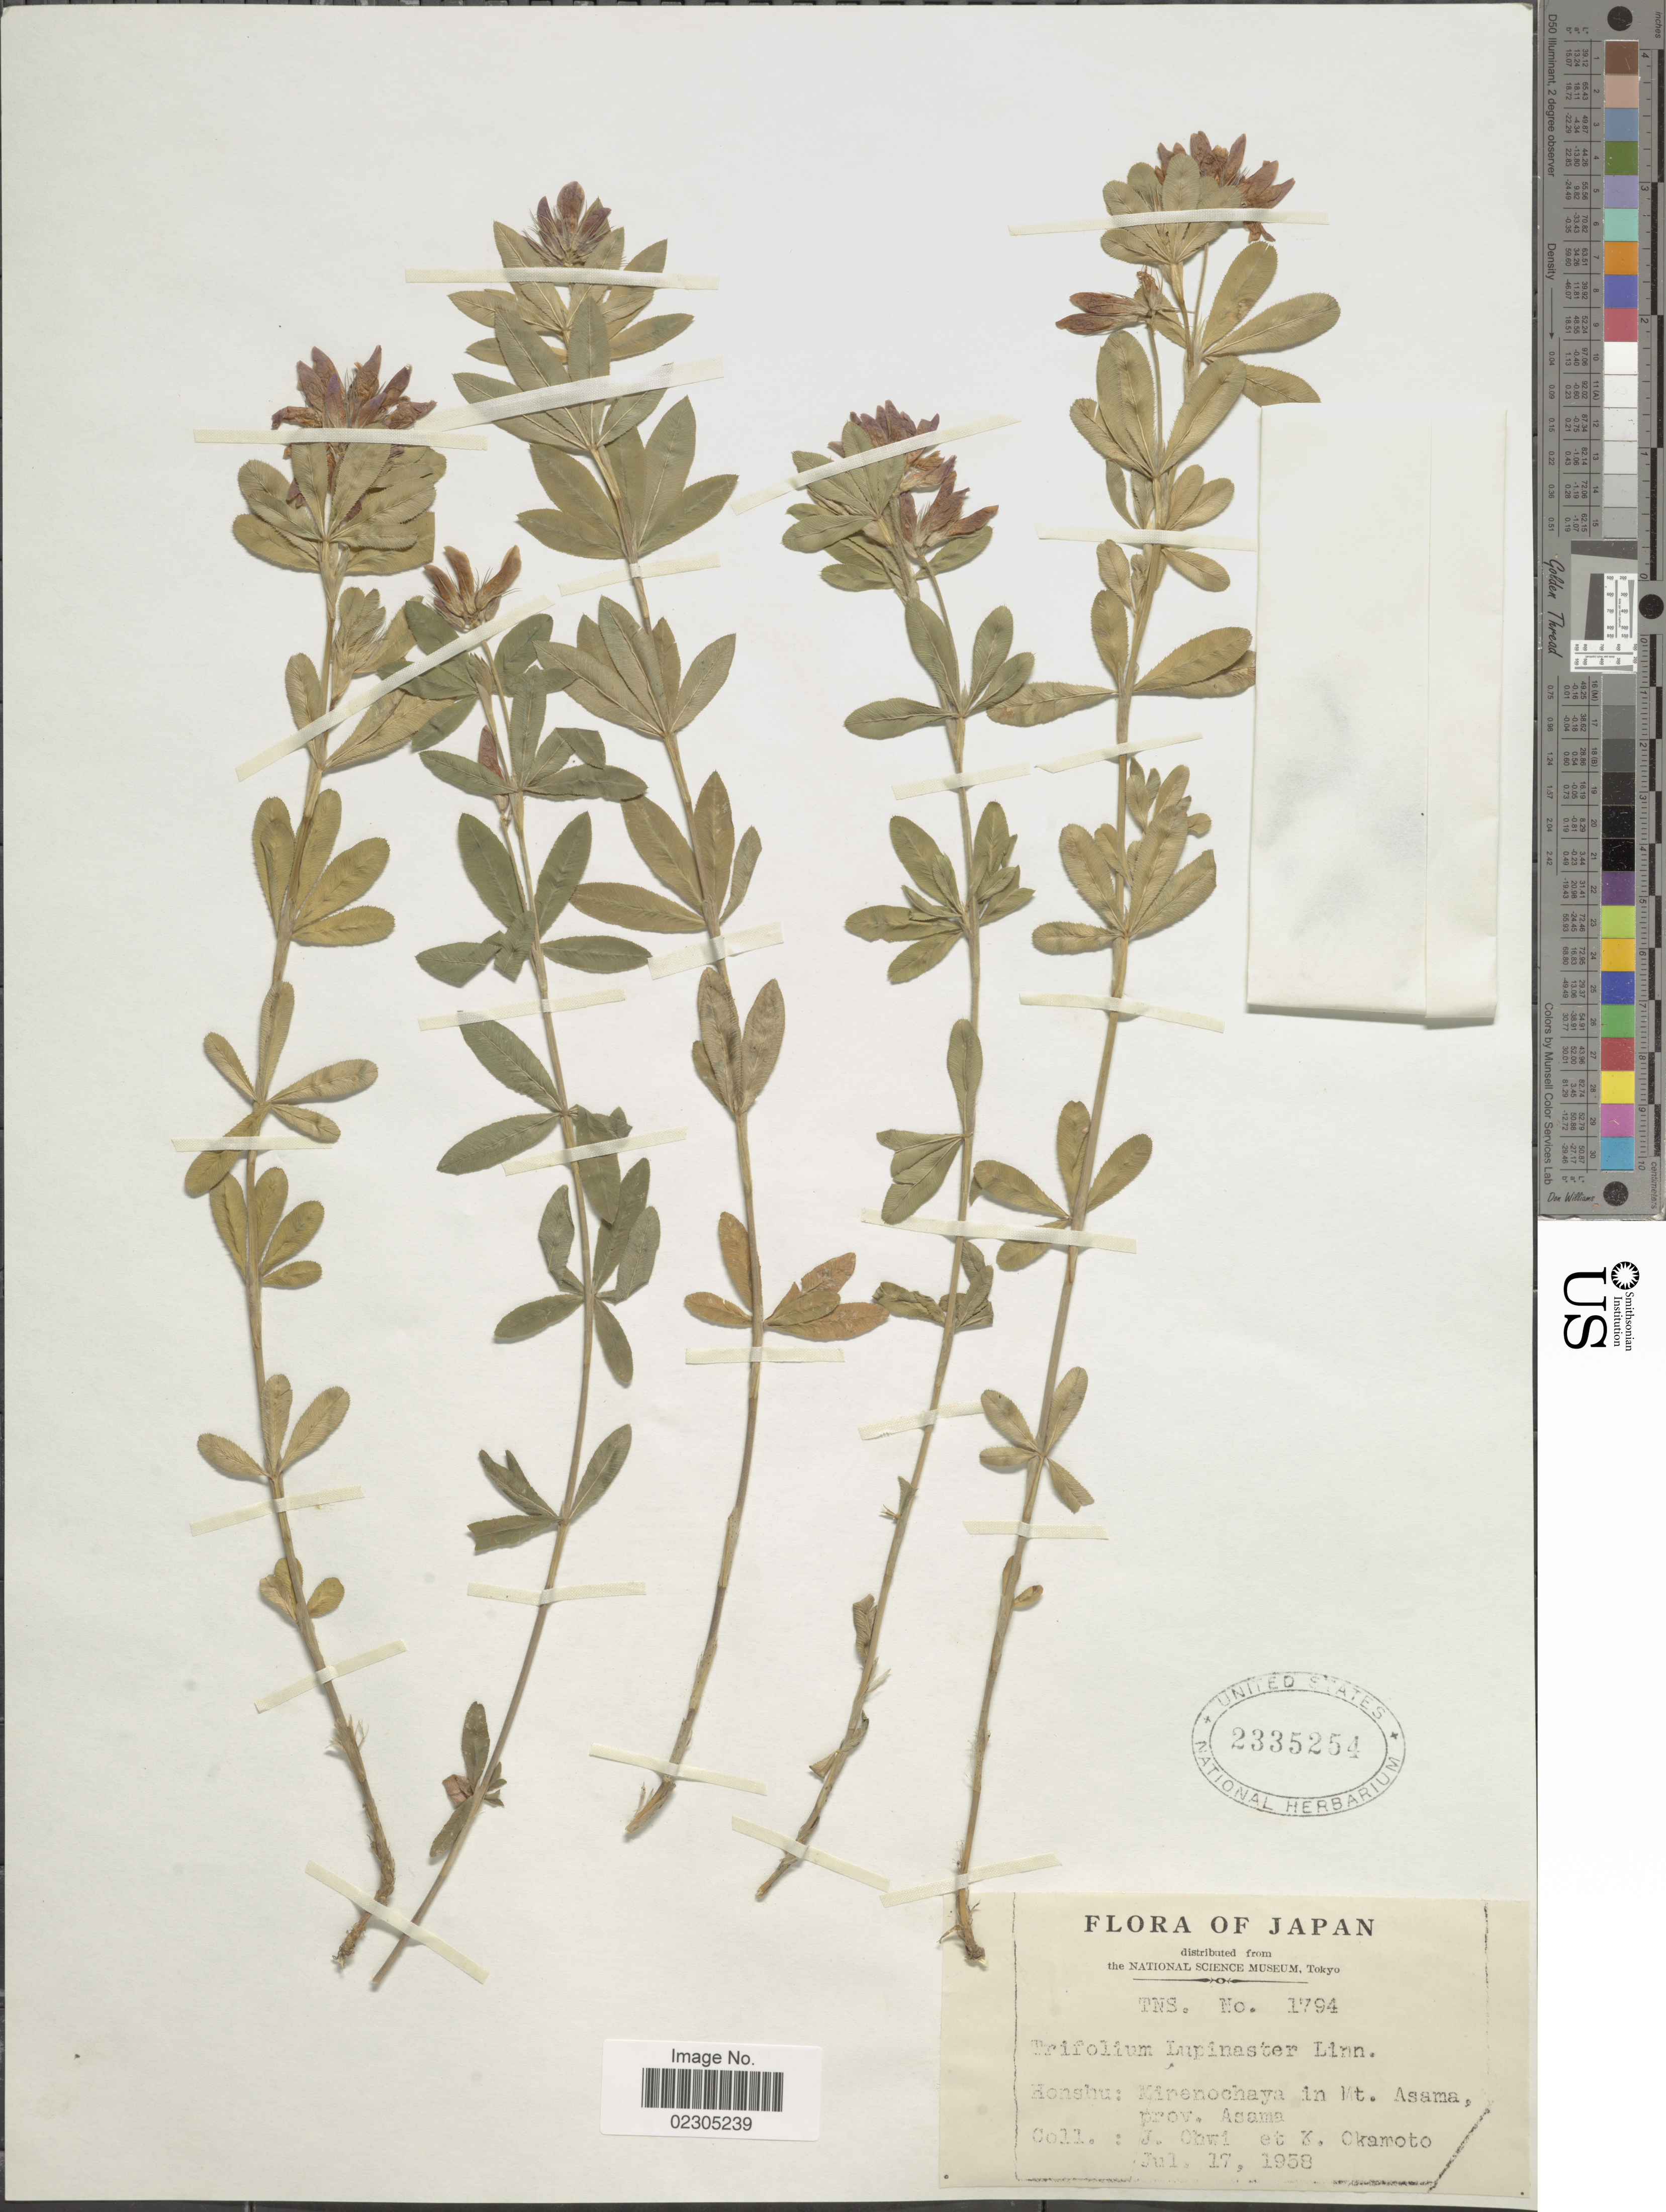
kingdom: Plantae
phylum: Tracheophyta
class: Magnoliopsida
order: Fabales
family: Fabaceae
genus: Trifolium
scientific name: Trifolium lupinaster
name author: L.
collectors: J. Ohwi & K. Okamoto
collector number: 1794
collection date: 1958-07-17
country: Japan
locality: Minenochaya in Mt. Asama. prov. Asama.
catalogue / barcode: US 2335254